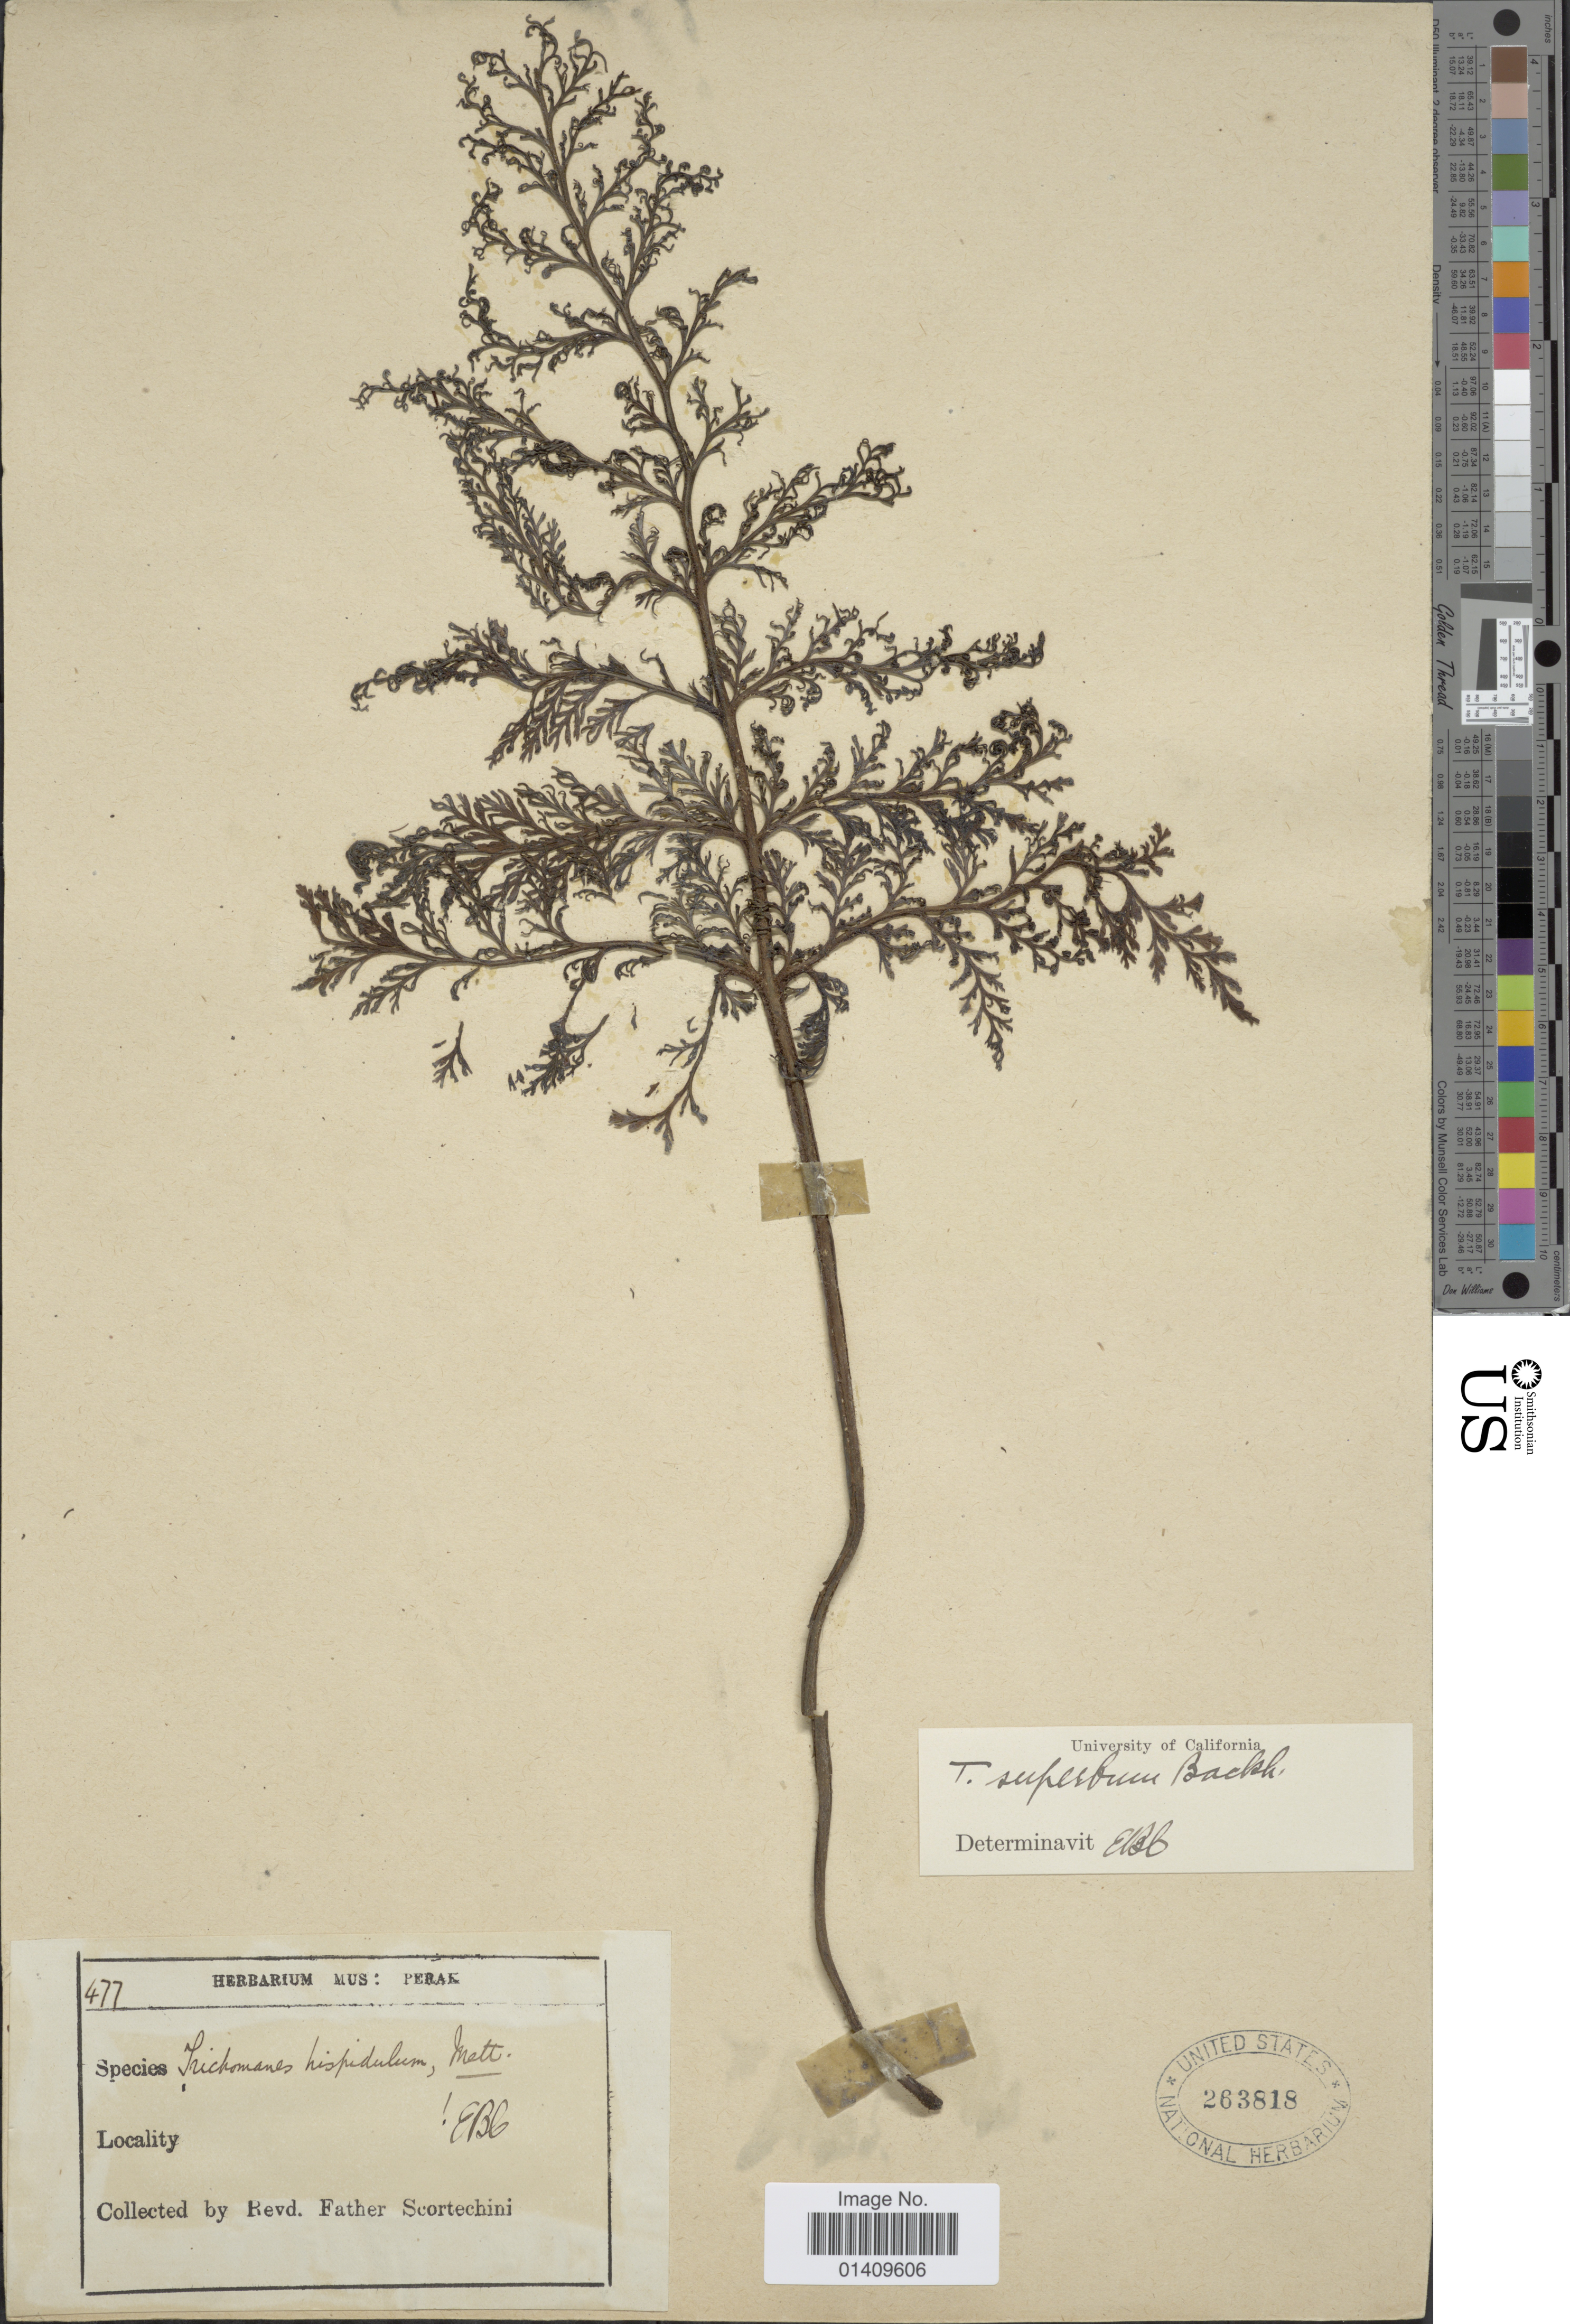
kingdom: Plantae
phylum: Tracheophyta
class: Polypodiopsida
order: Hymenophyllales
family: Hymenophyllaceae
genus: Callistopteris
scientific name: Callistopteris superba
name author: (Backh. ex T. Moore) Ebihara & K. Iwats.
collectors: Fr. Scortechini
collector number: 477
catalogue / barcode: US 263818